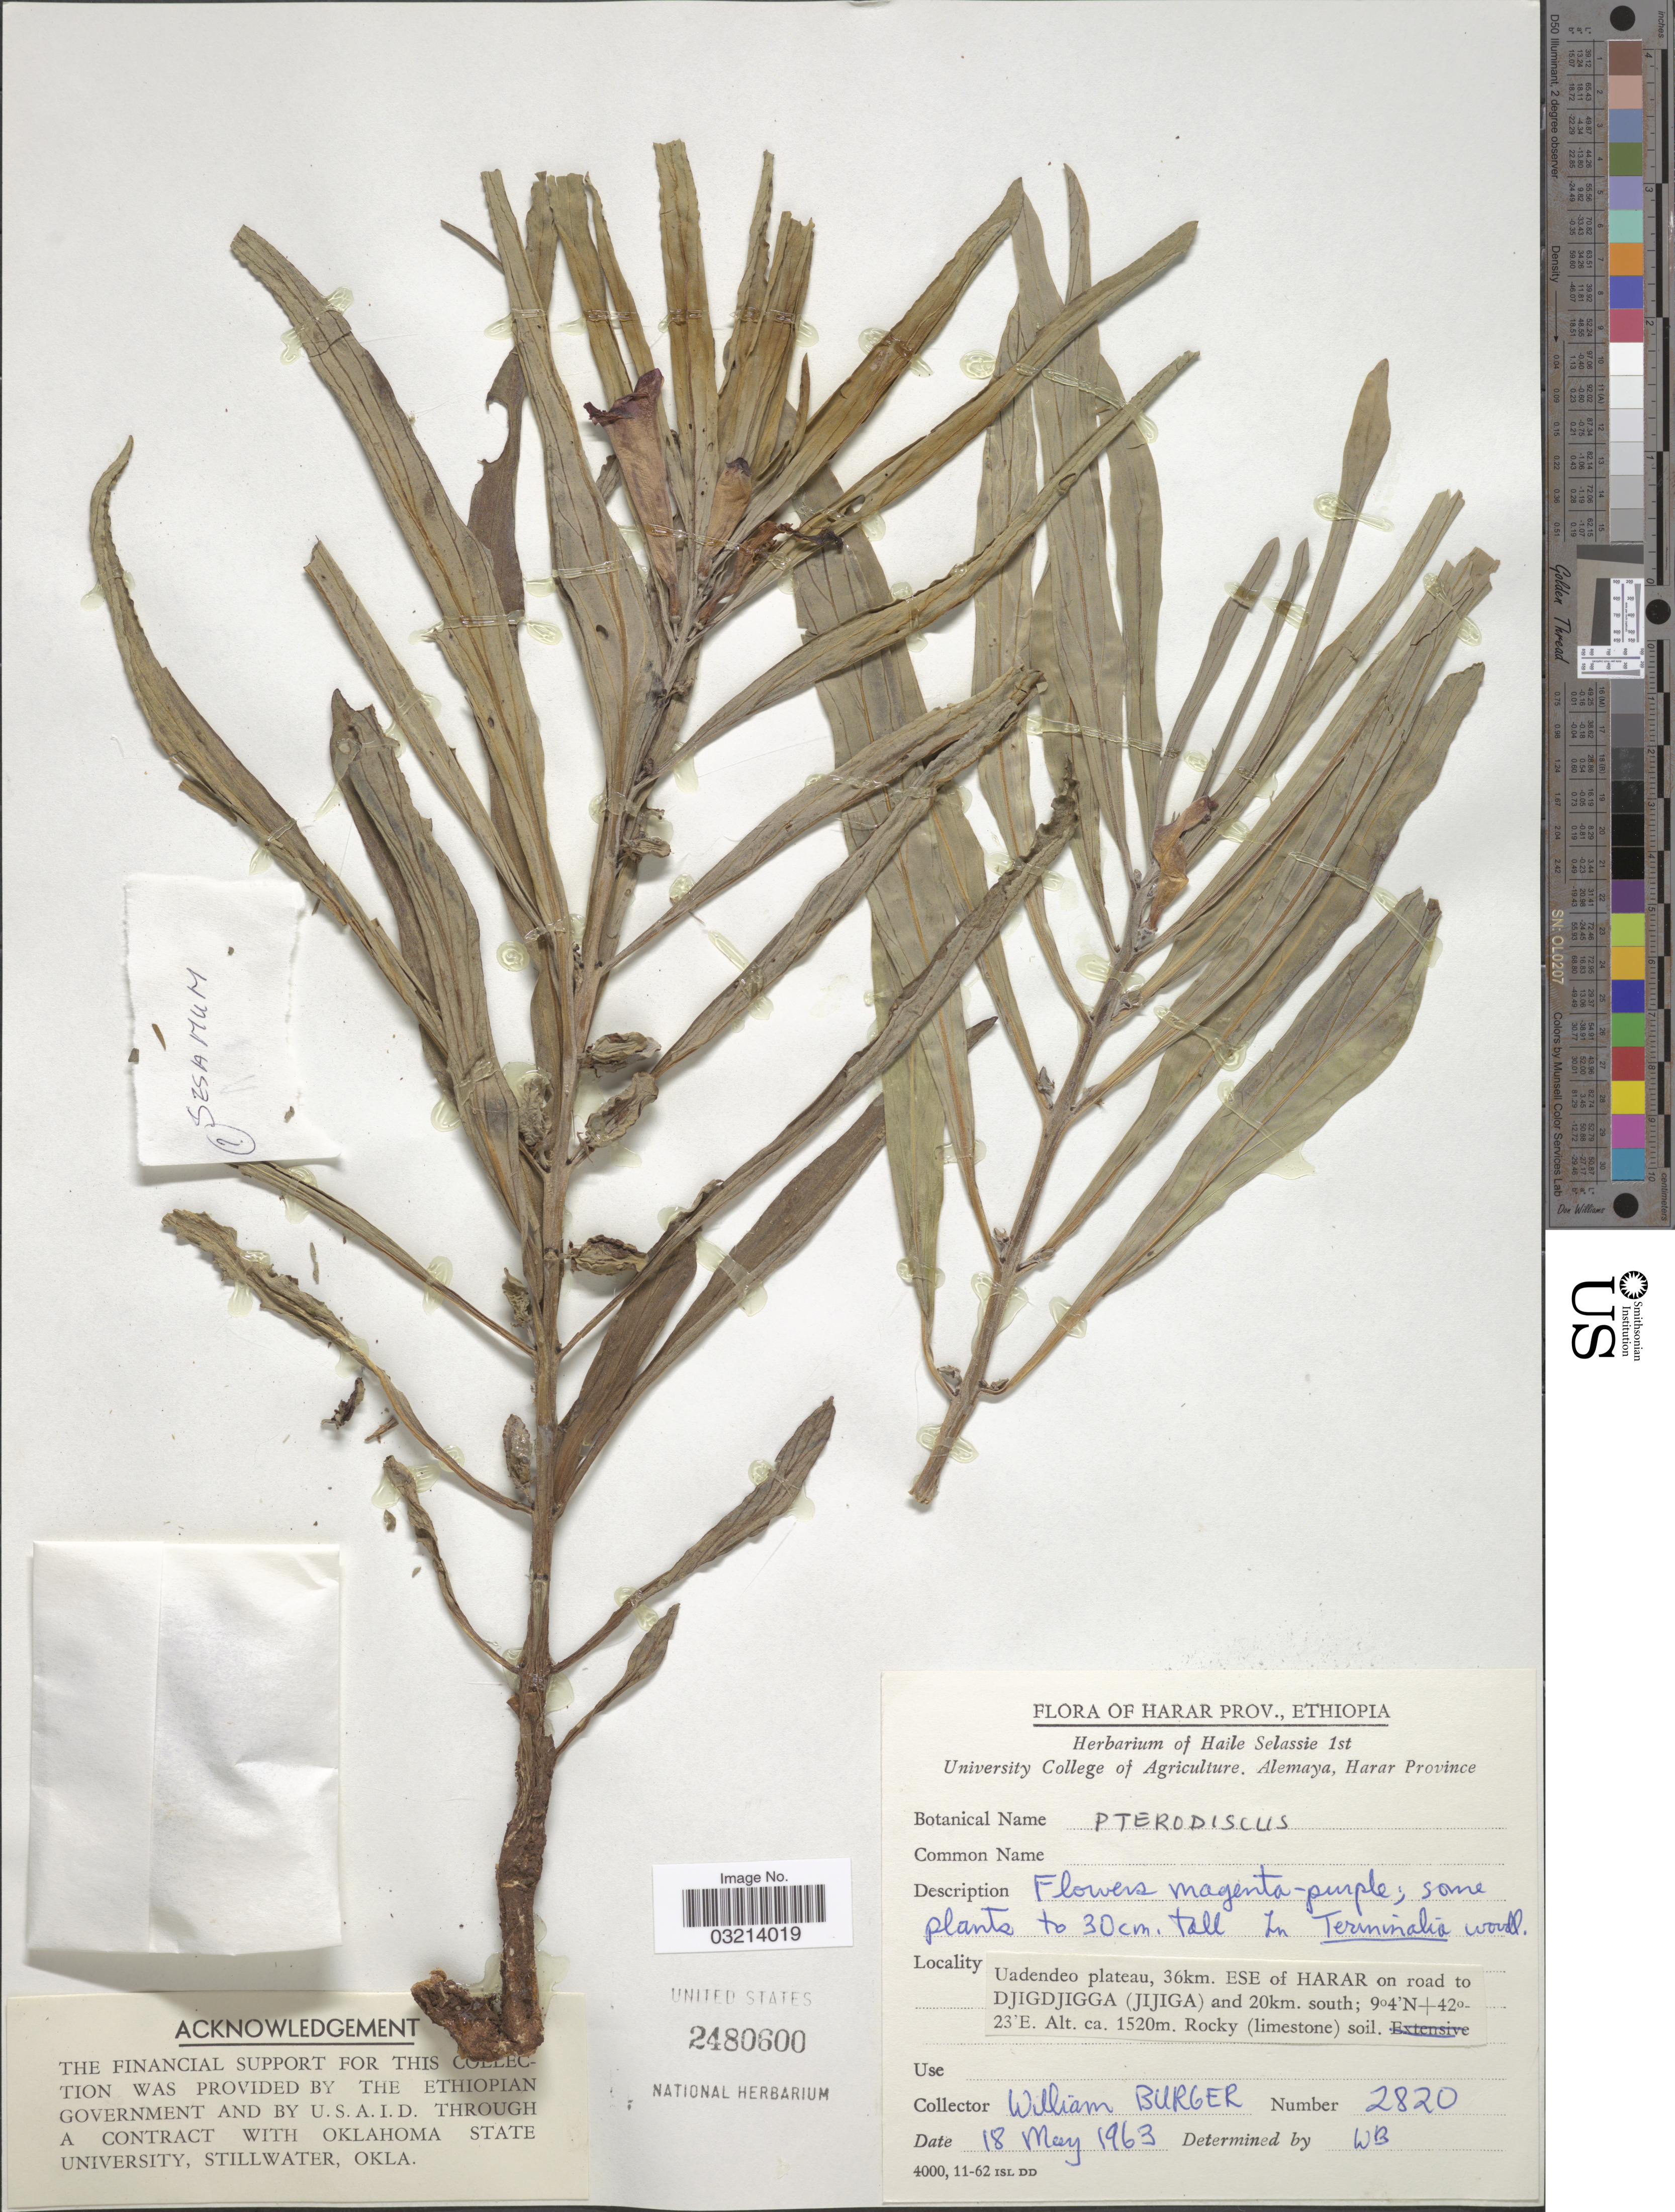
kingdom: Plantae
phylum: Tracheophyta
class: Magnoliopsida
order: Lamiales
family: Pedaliaceae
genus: Pterodiscus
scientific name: Pterodiscus sp.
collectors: W. Burger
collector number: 2820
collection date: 1963-05-18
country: Ethiopia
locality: Harar Prov. Uadendeo plateau, 36km. ESE of Harar on road to Djigdjigga (Jijiga) and 20km. south.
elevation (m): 1520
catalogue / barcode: US 2480600